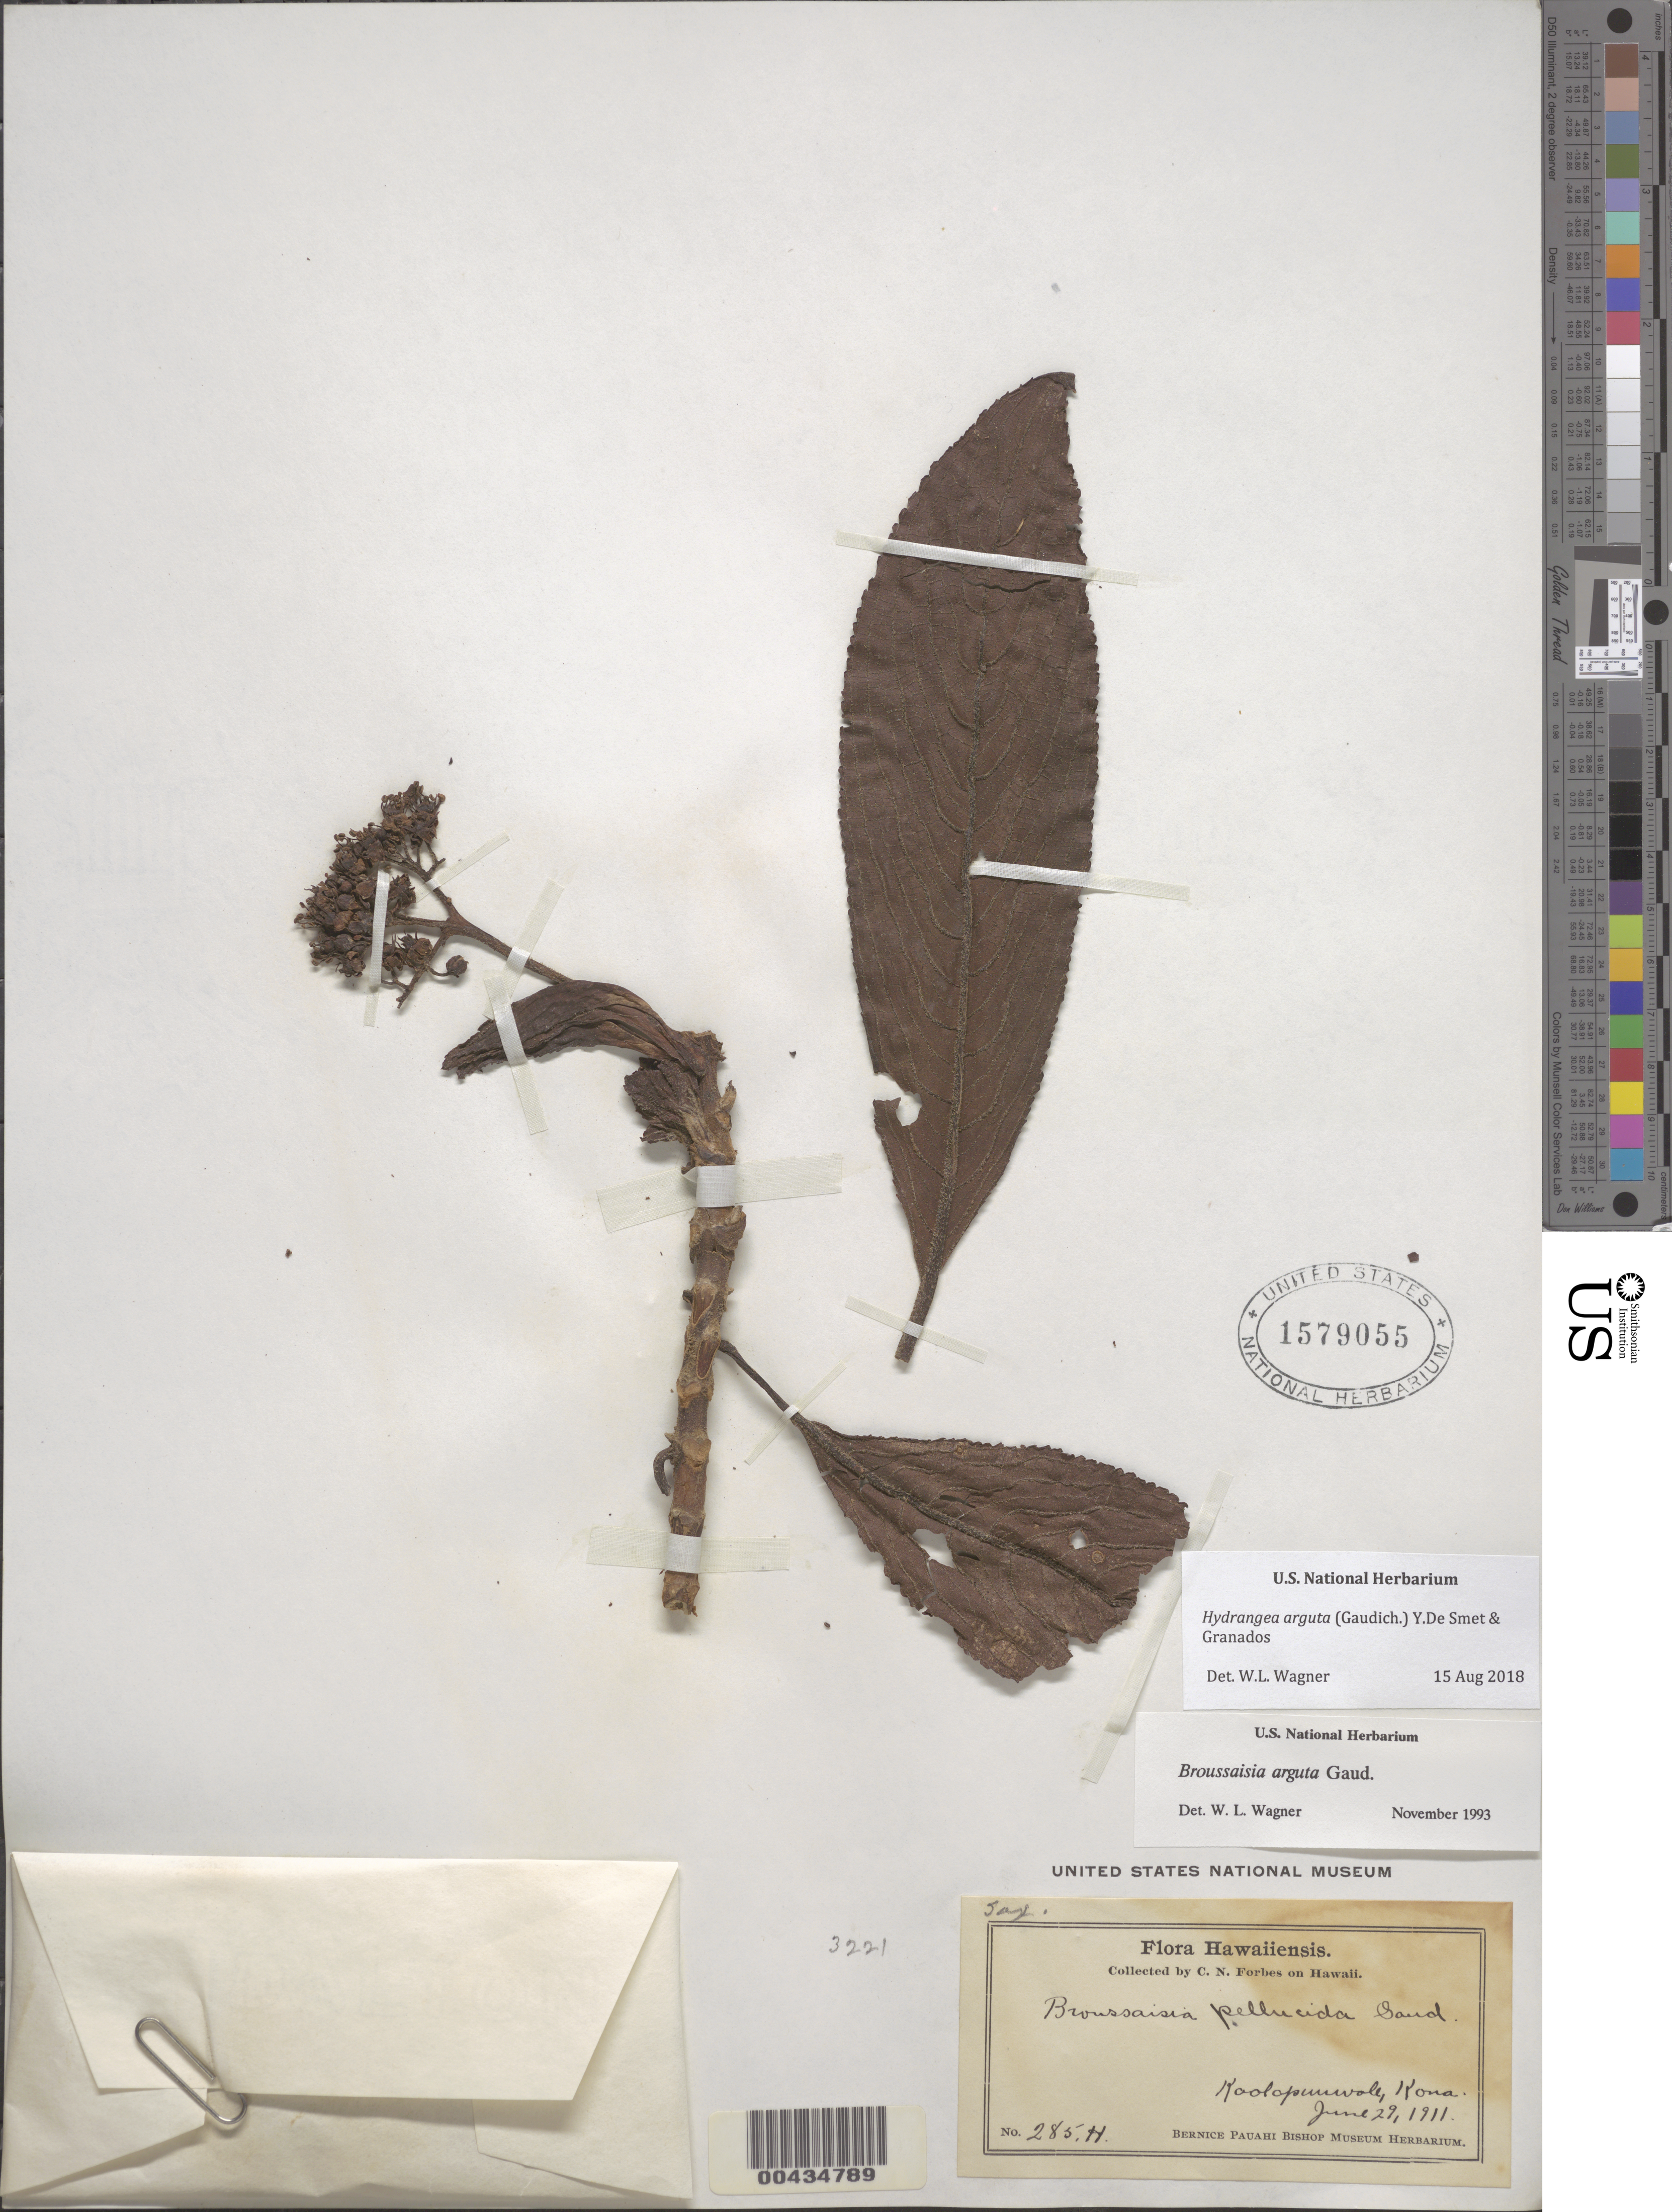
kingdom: Plantae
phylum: Tracheophyta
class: Magnoliopsida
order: Cornales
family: Hydrangeaceae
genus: Hydrangea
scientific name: Hydrangea arguta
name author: (Gaudich.) Y. De Smet & C. Granados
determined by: Wagner, W. L., (BOT), Smithsonian Institution - National Museum of Natural History (UNITED STATES)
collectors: C. N. Forbes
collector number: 285.H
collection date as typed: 29 Jun 1911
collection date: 1911-06-29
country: United States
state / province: Hawaii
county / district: Hawaii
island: Hawaii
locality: Koolopuuwale, Kona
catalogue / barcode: US 1579055